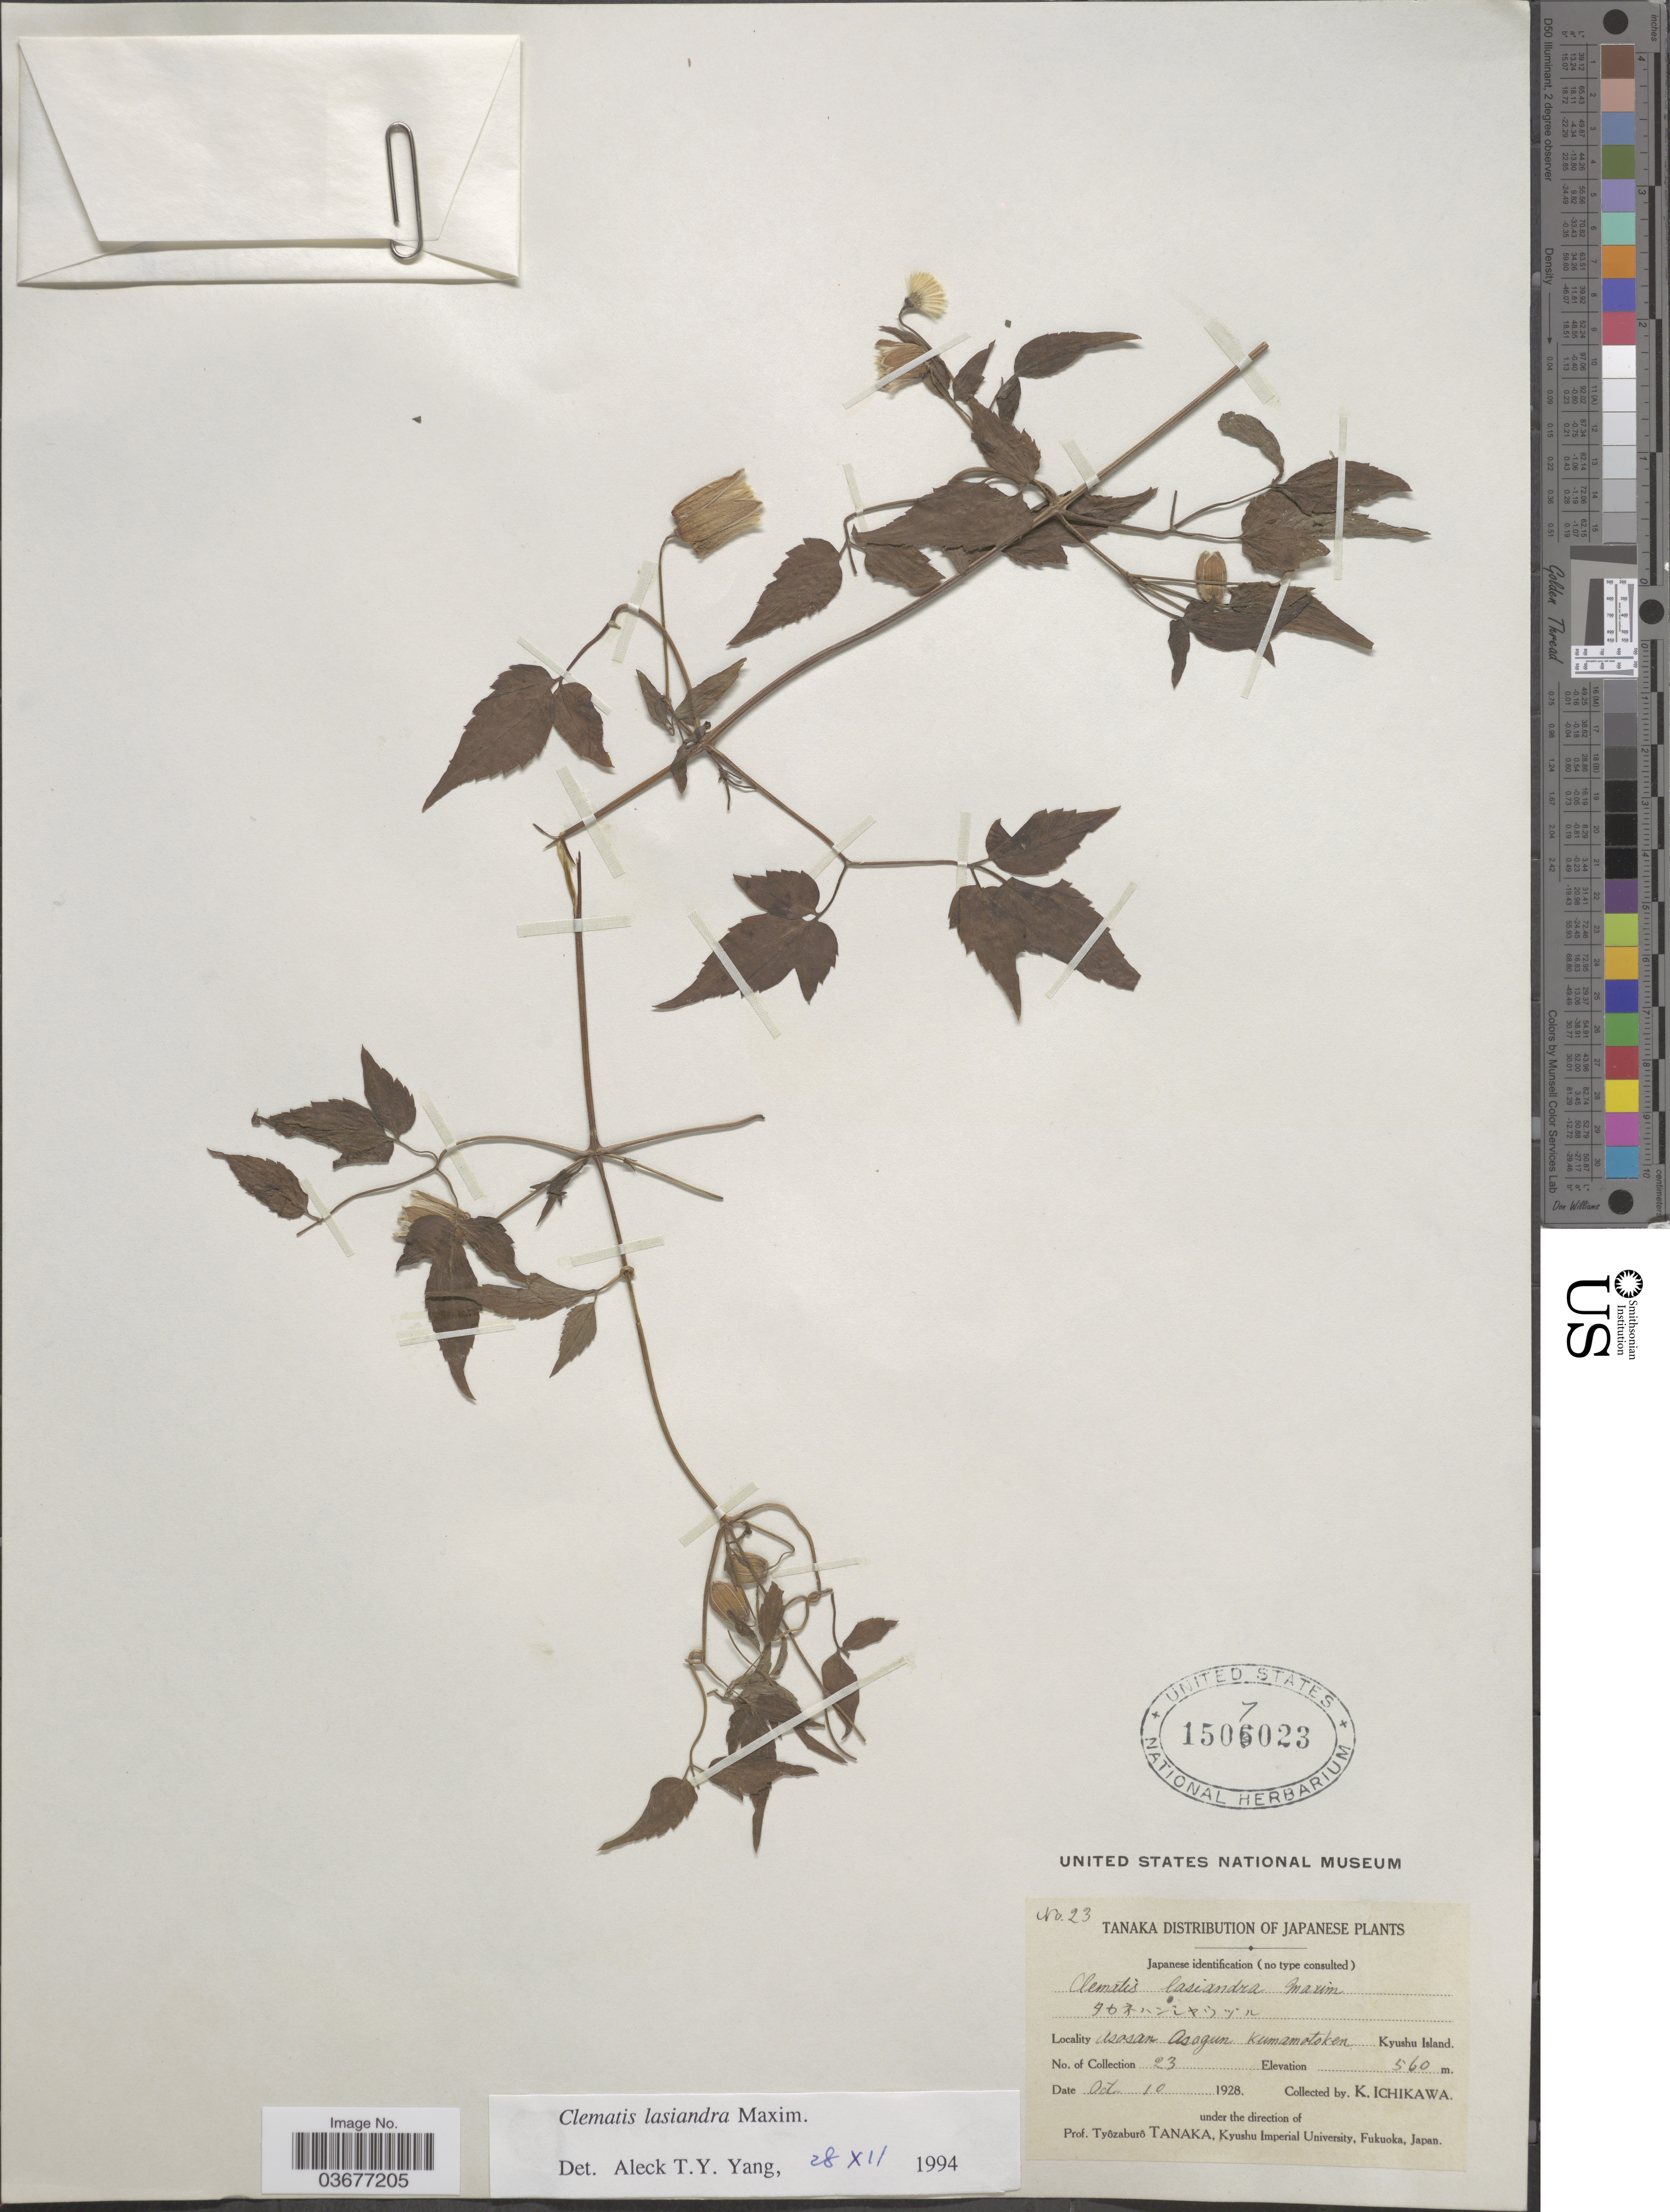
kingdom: Plantae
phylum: Tracheophyta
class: Magnoliopsida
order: Ranunculales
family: Ranunculaceae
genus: Clematis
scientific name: Clematis lasiandra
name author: Maxim.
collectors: K. Ichikawa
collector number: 23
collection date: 1928-10-10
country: Japan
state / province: Kumamoto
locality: Asosan Asogun Kumamotoken. Kyushu Island.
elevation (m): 560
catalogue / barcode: US 1507023